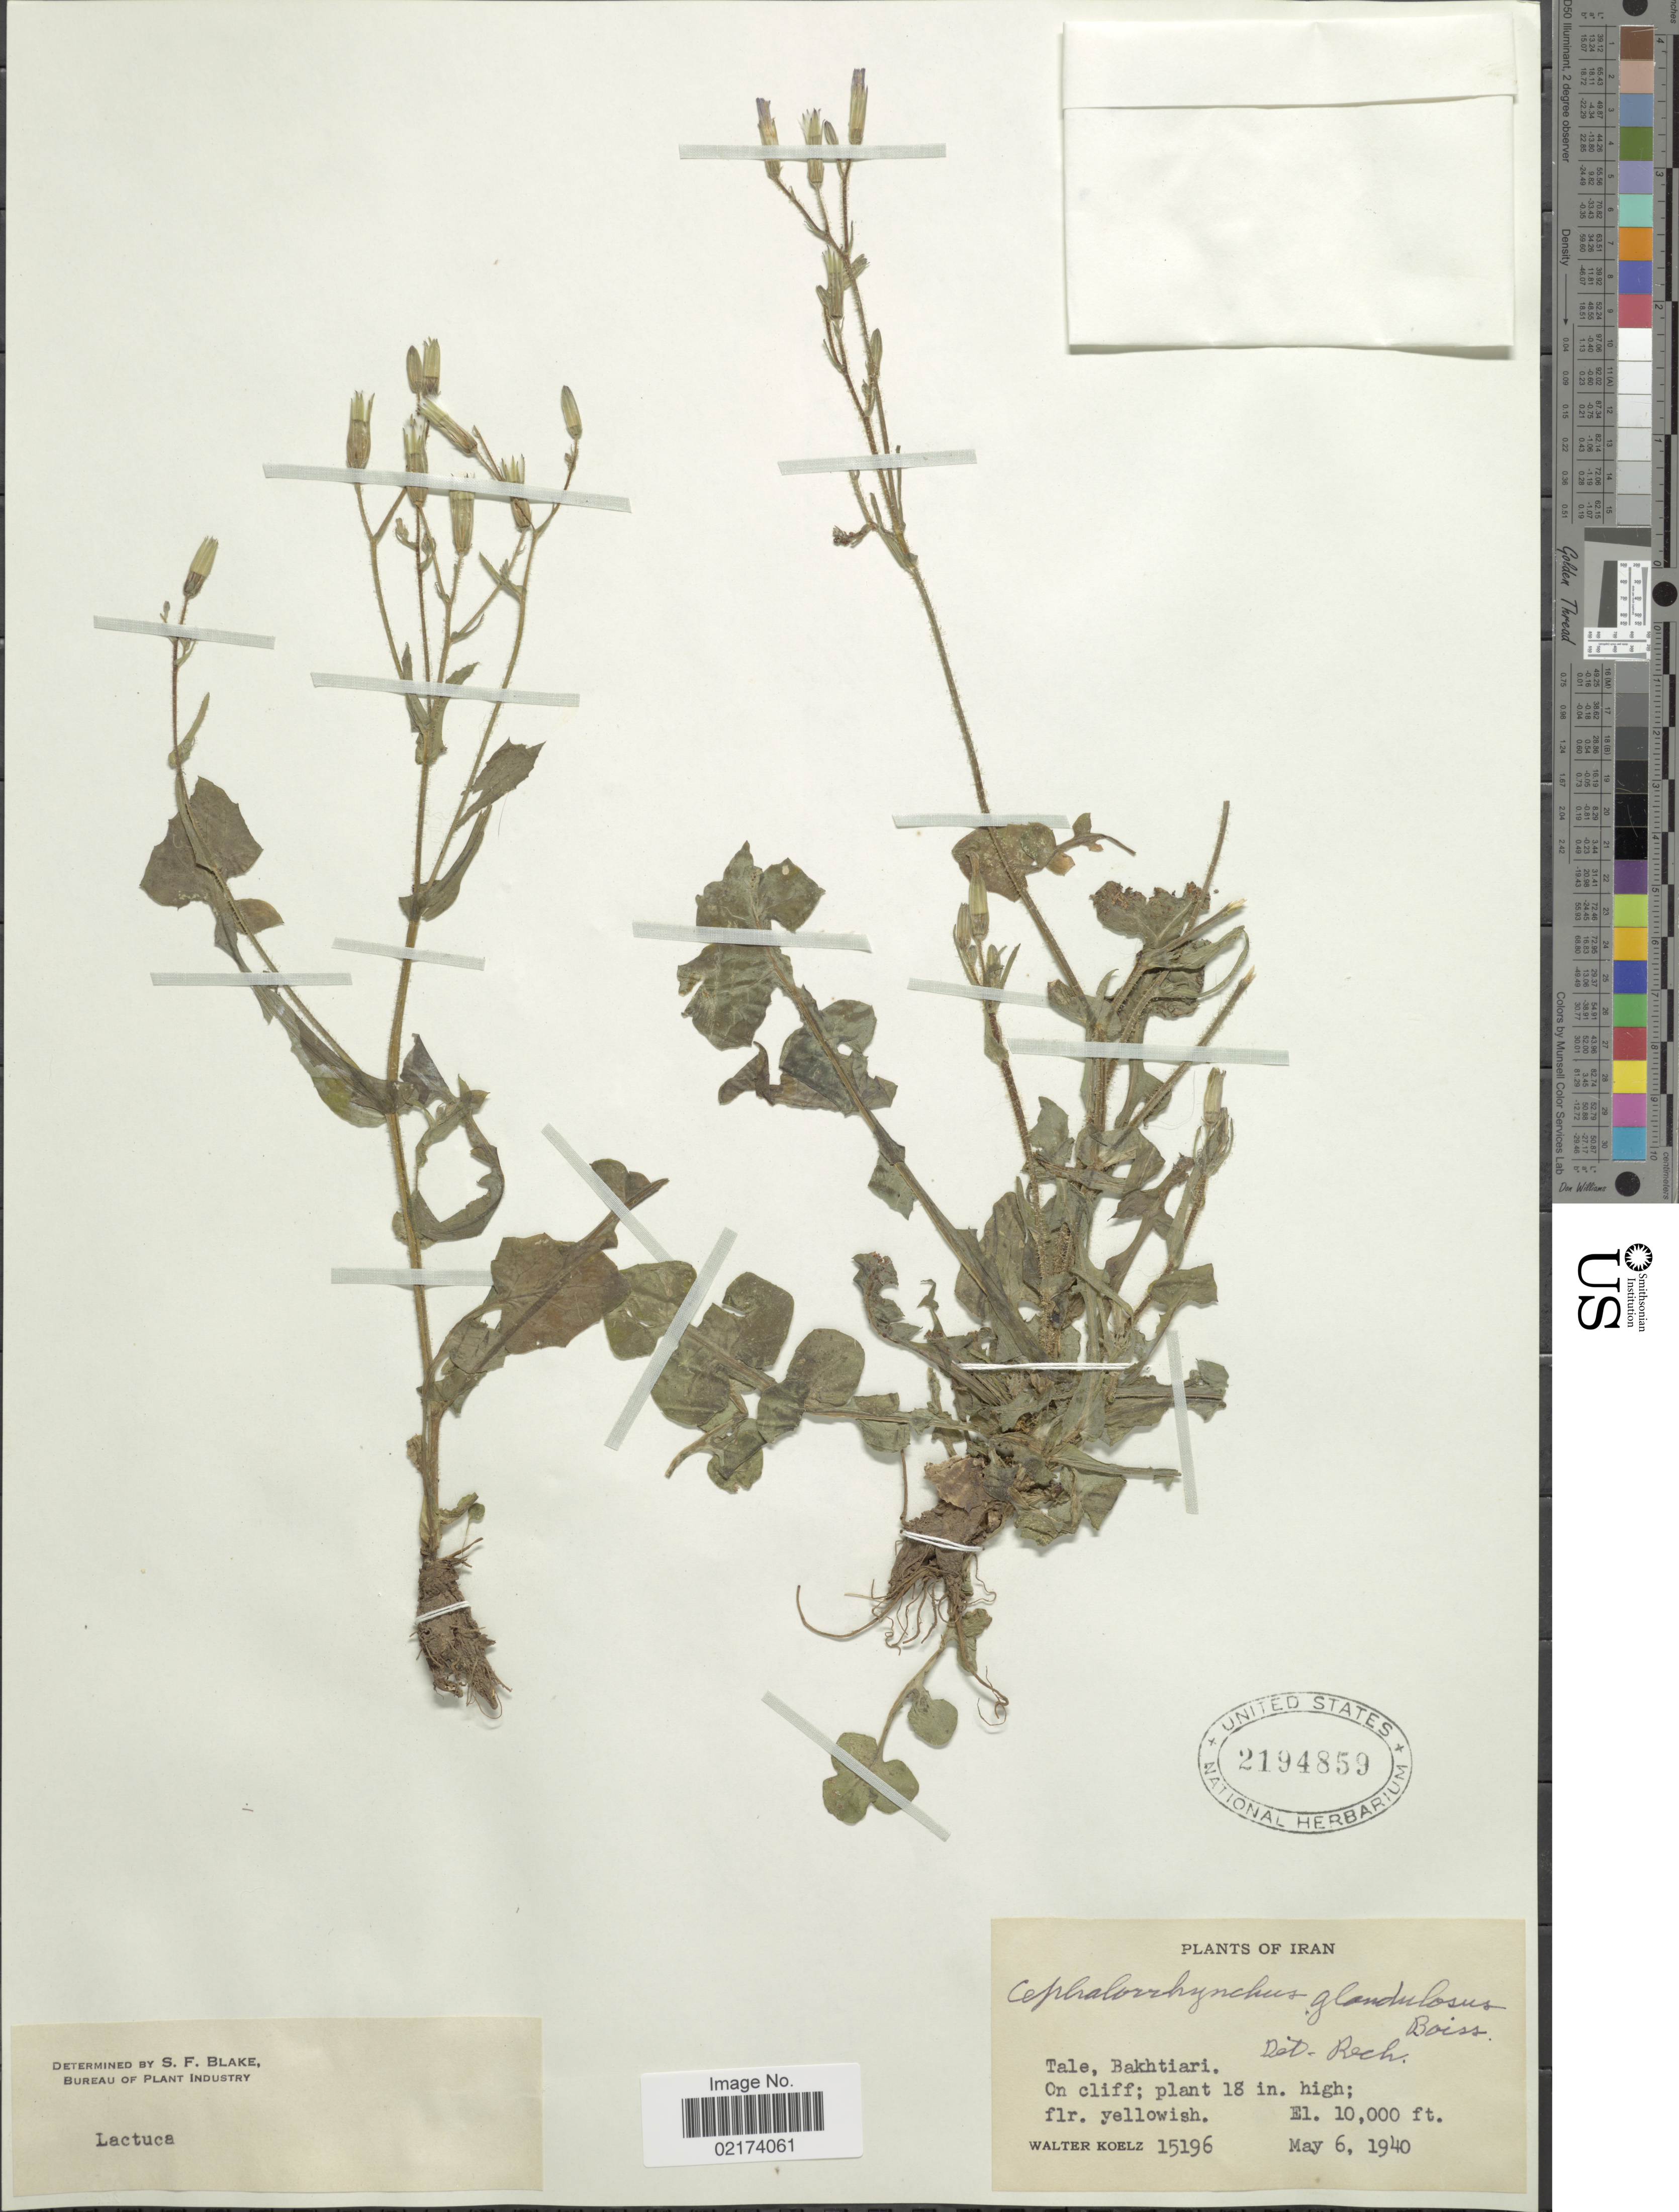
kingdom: Plantae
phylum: Tracheophyta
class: Magnoliopsida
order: Asterales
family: Asteraceae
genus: Lactuca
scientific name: Lactuca hispida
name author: DC.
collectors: W. N. Koelz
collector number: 15196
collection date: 1940-05-06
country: Iran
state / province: Chahar Mahaal and Bakhtiari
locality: Tale, Bakhtiari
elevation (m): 3048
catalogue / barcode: US 2194859